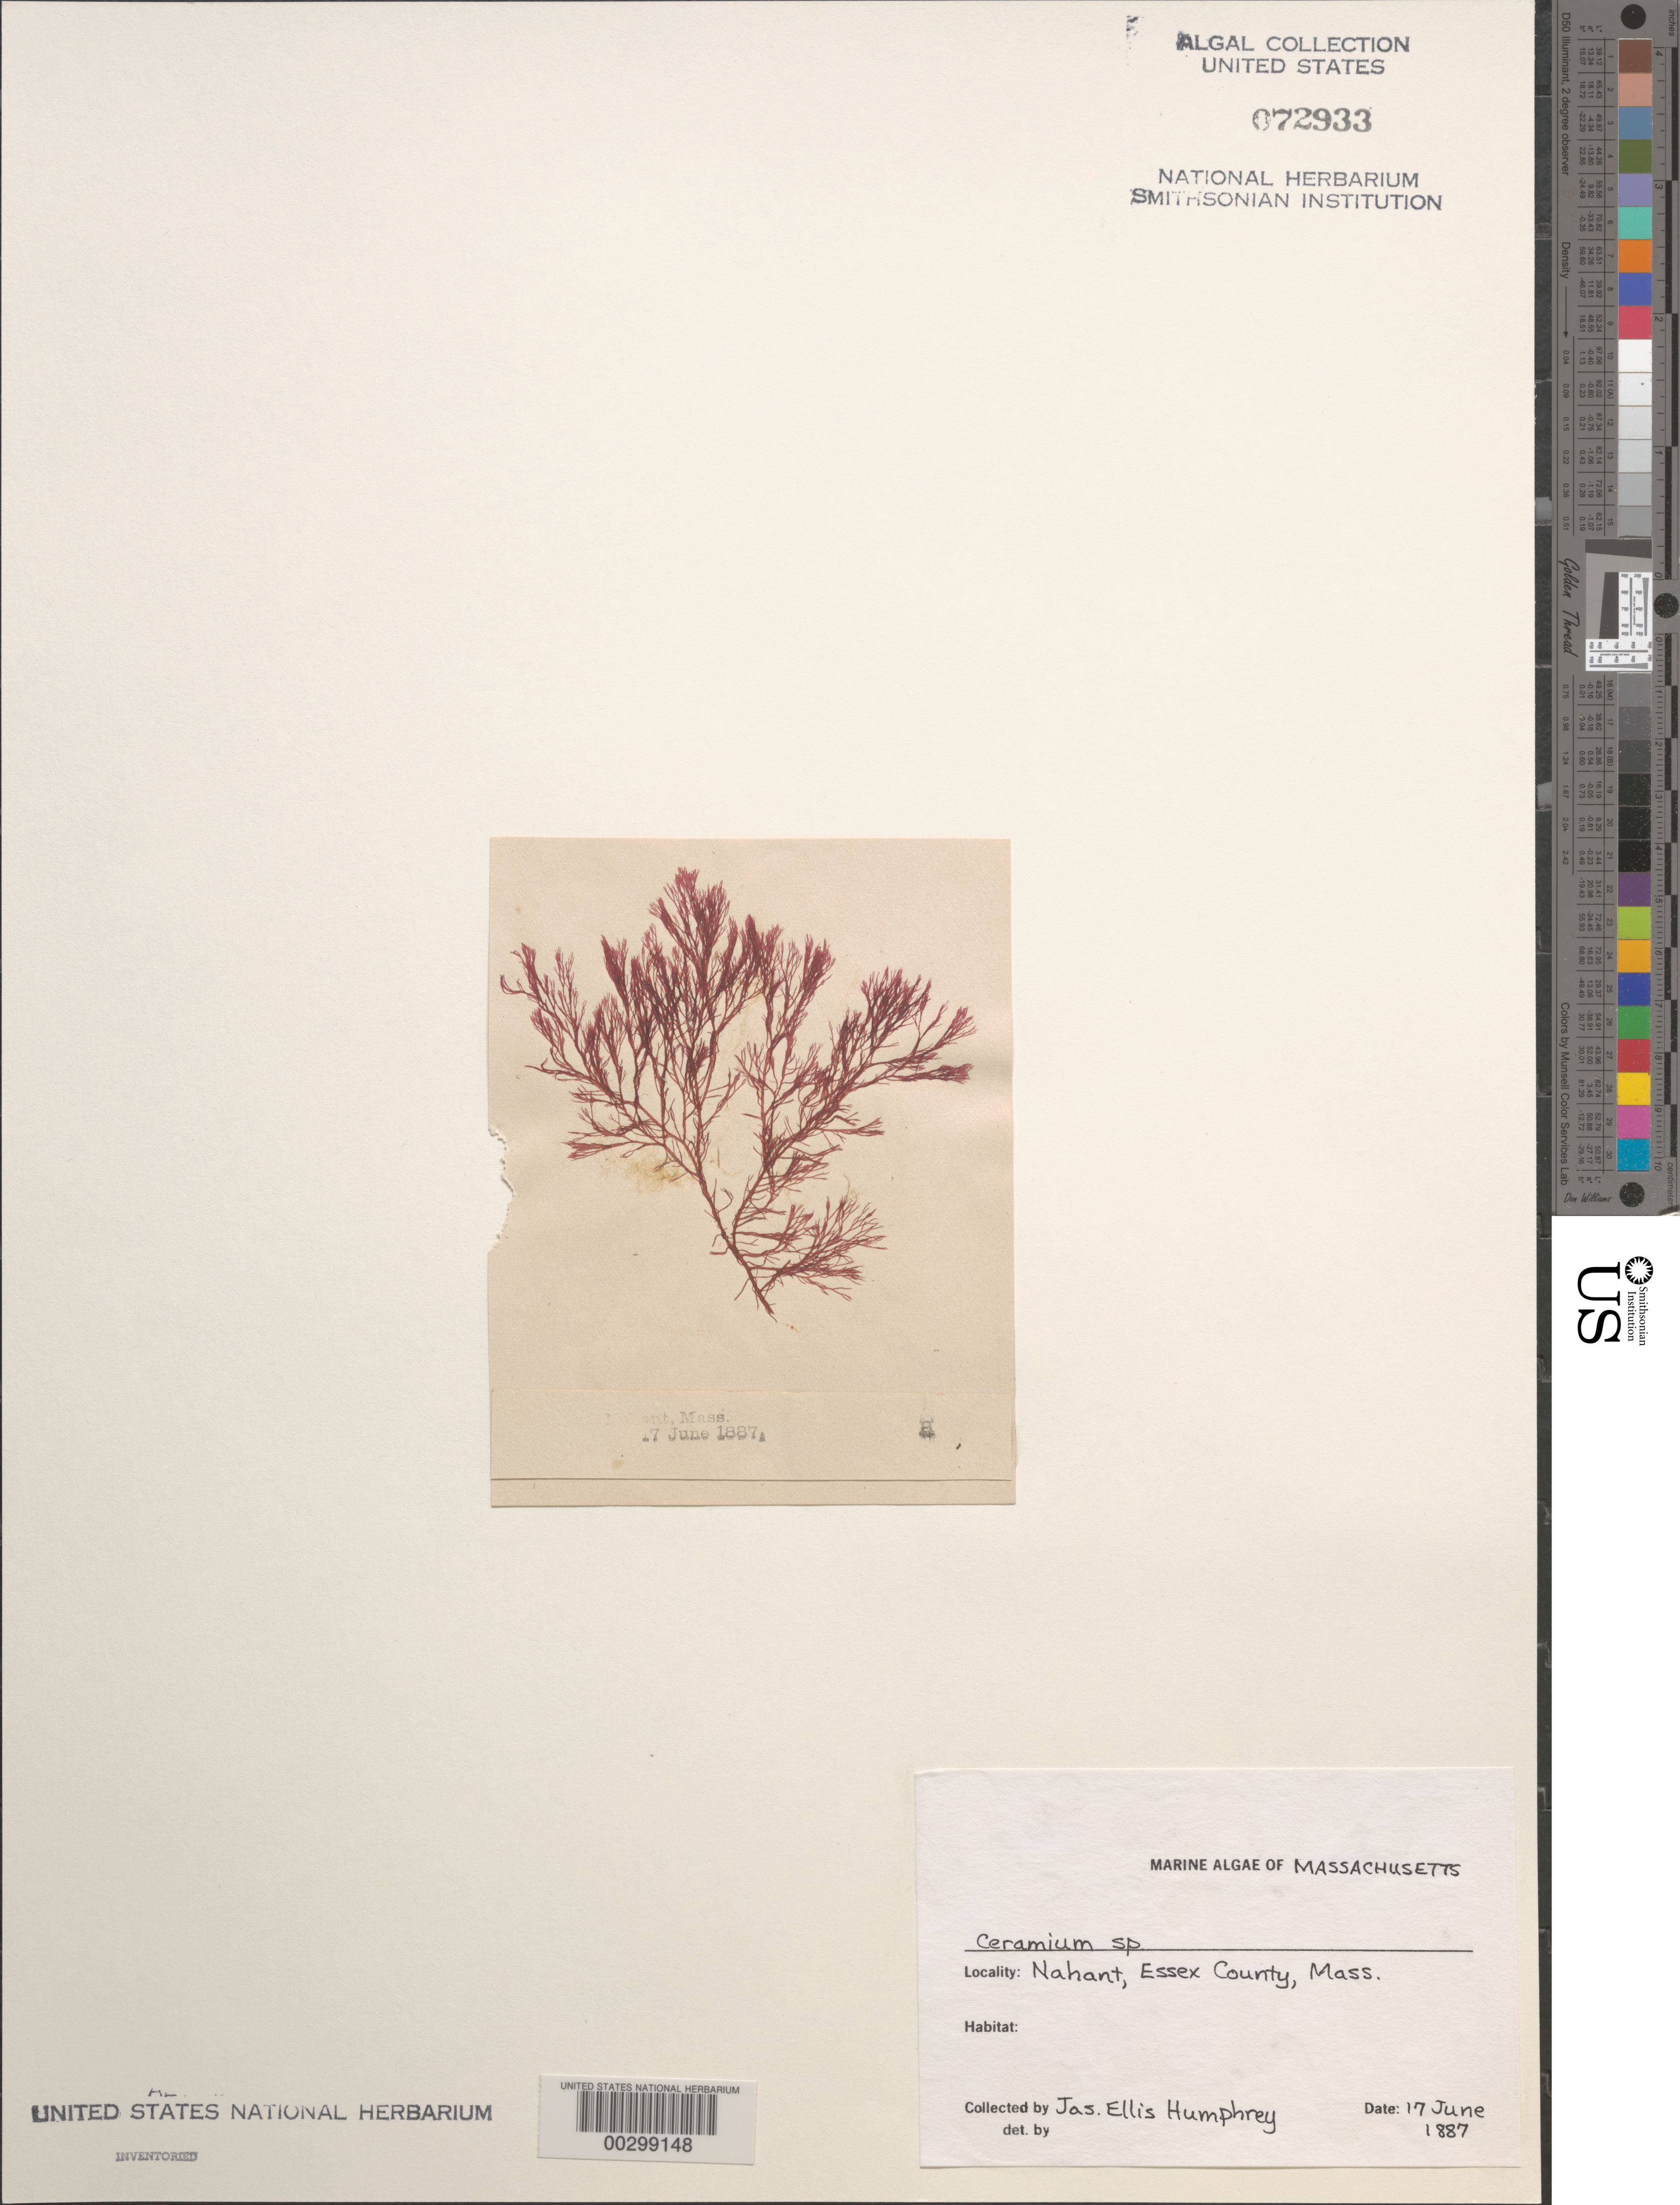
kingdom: Plantae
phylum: Rhodophyta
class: Florideophyceae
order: Ceramiales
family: Ceramiaceae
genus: Ceramium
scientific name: Ceramium sp.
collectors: J. Humphrey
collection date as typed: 17 Jun 1887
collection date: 1887-06-17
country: United States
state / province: Massachusetts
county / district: Essex County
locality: Nahant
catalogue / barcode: US 72933